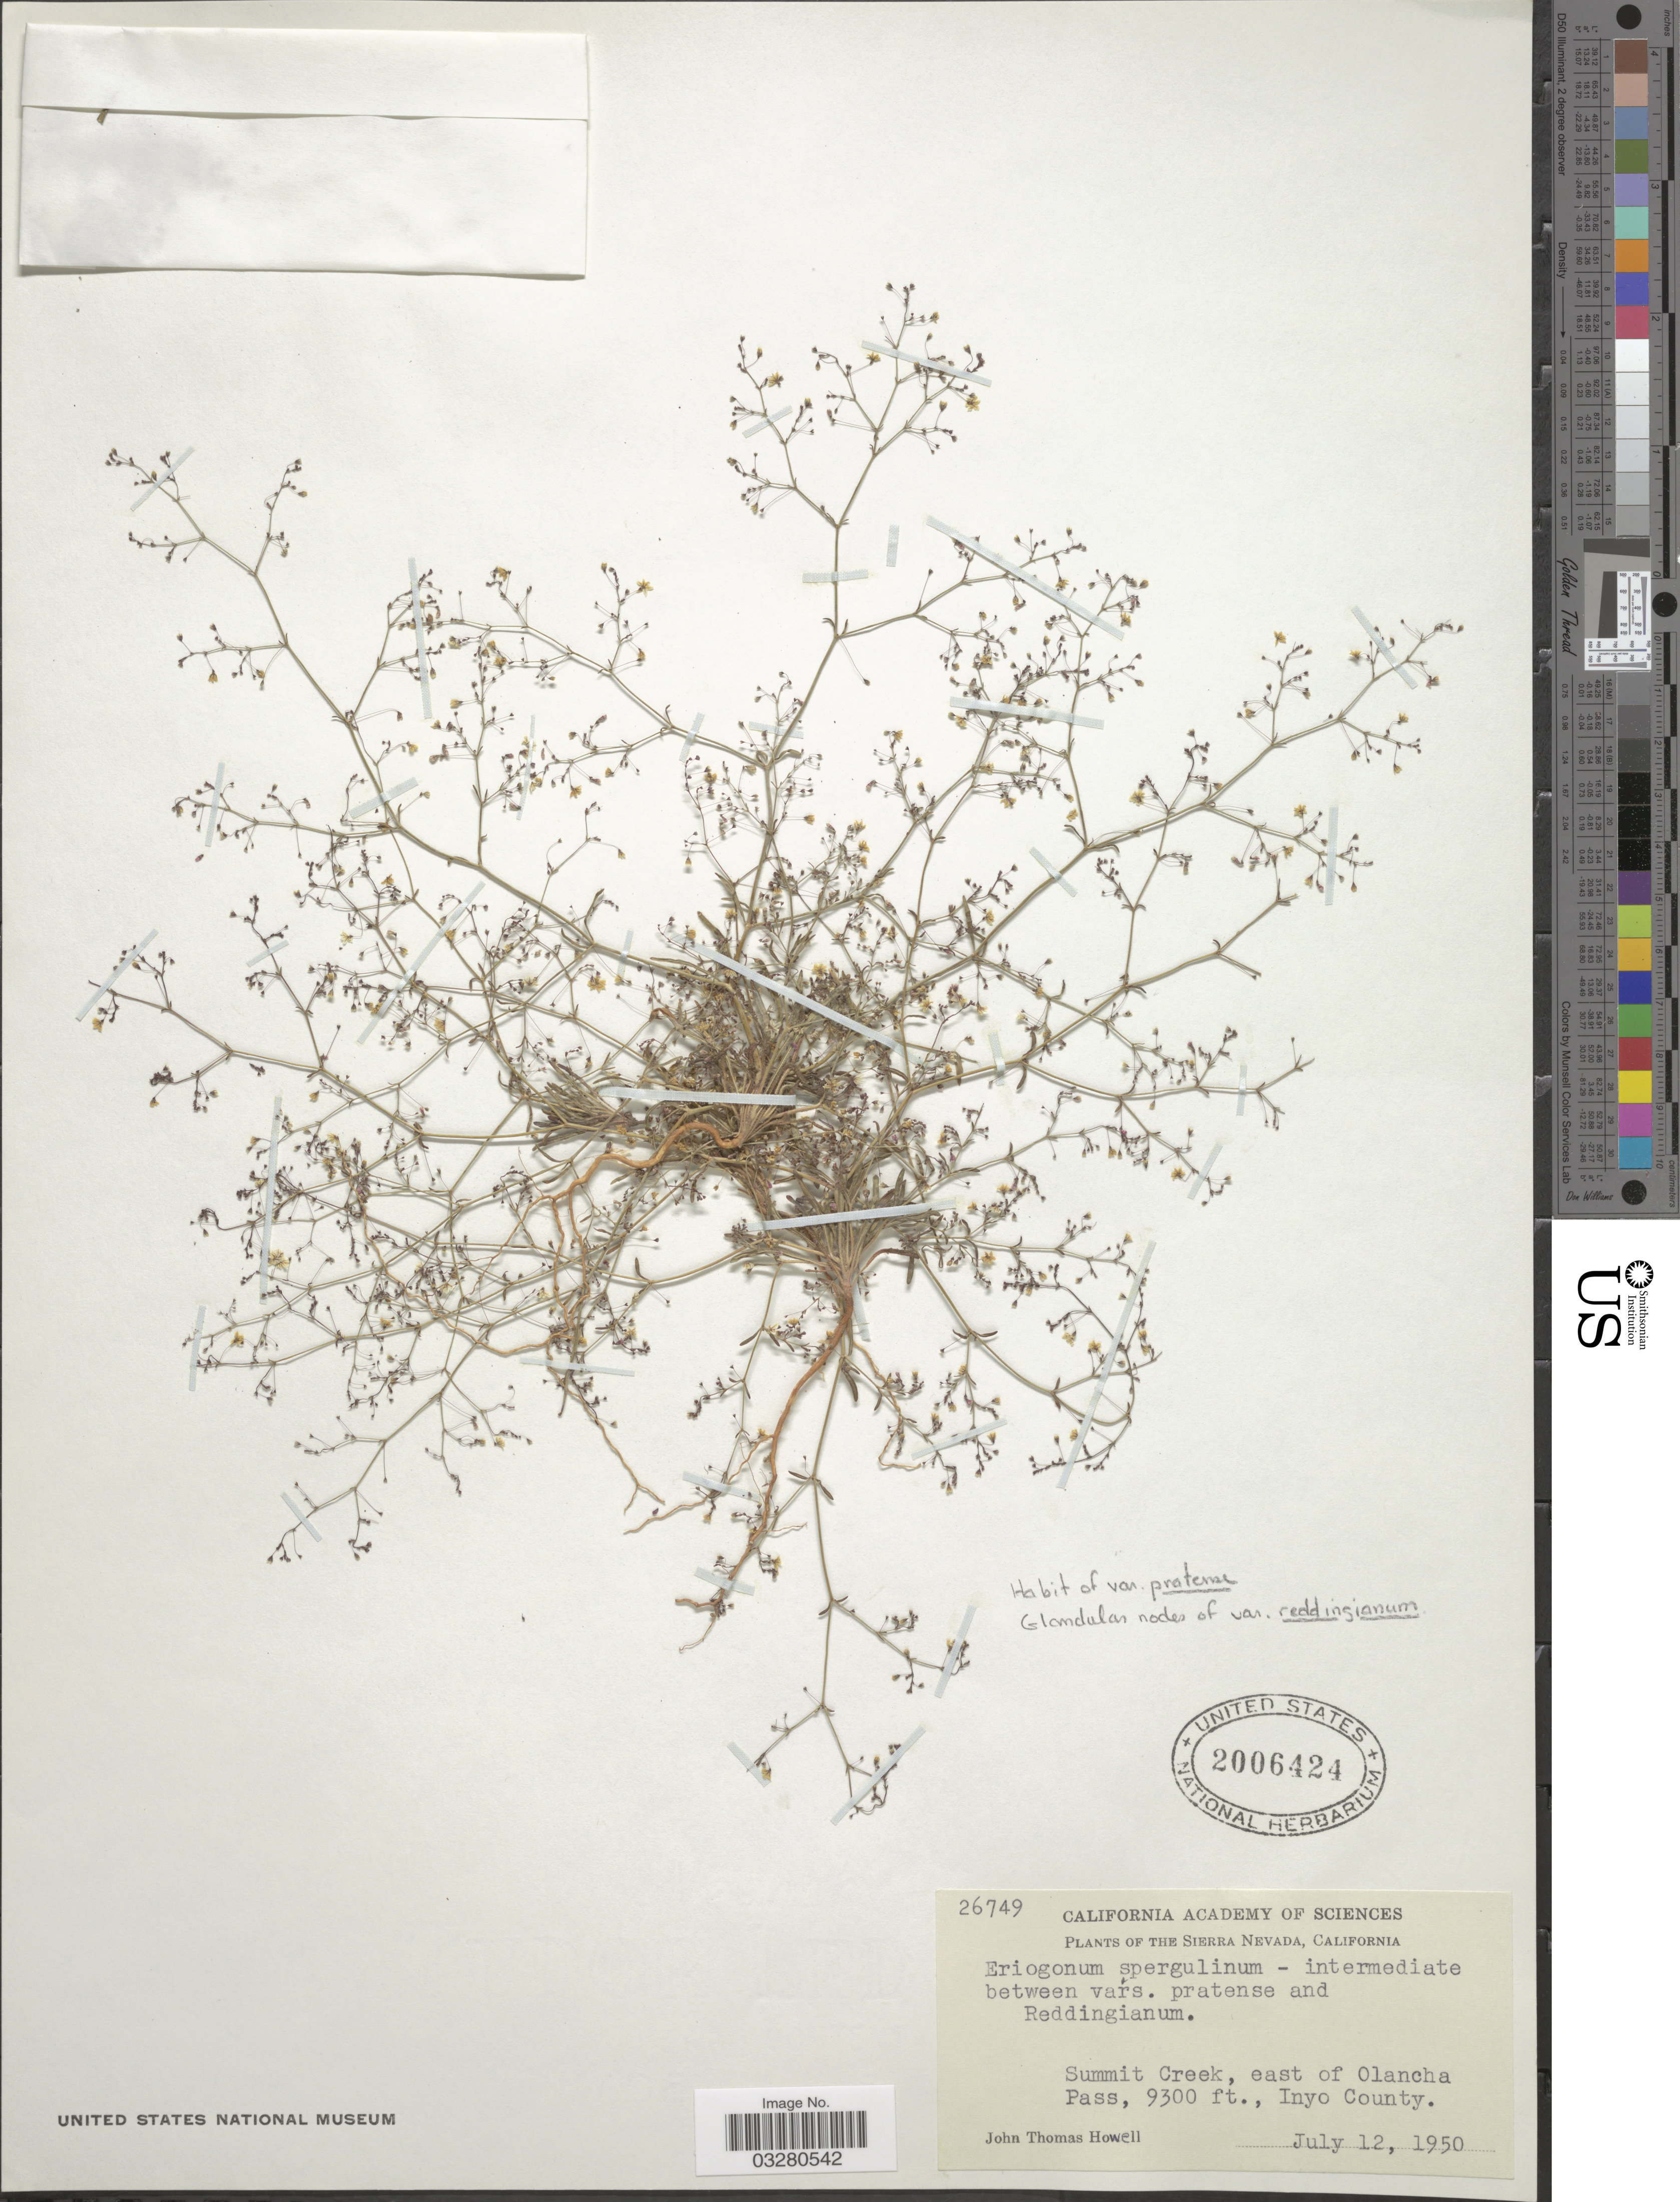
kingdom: Plantae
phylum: Tracheophyta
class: Magnoliopsida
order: Caryophyllales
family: Polygonaceae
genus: Eriogonum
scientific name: Eriogonum spergulinum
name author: A. Gray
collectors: J. T. Howell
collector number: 26749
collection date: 1950-07-12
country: United States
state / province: California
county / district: Inyo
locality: The Sierra Nevada. Summit Creek, east of Olancha Pass. Inyo County.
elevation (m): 2835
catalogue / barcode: US 2006424